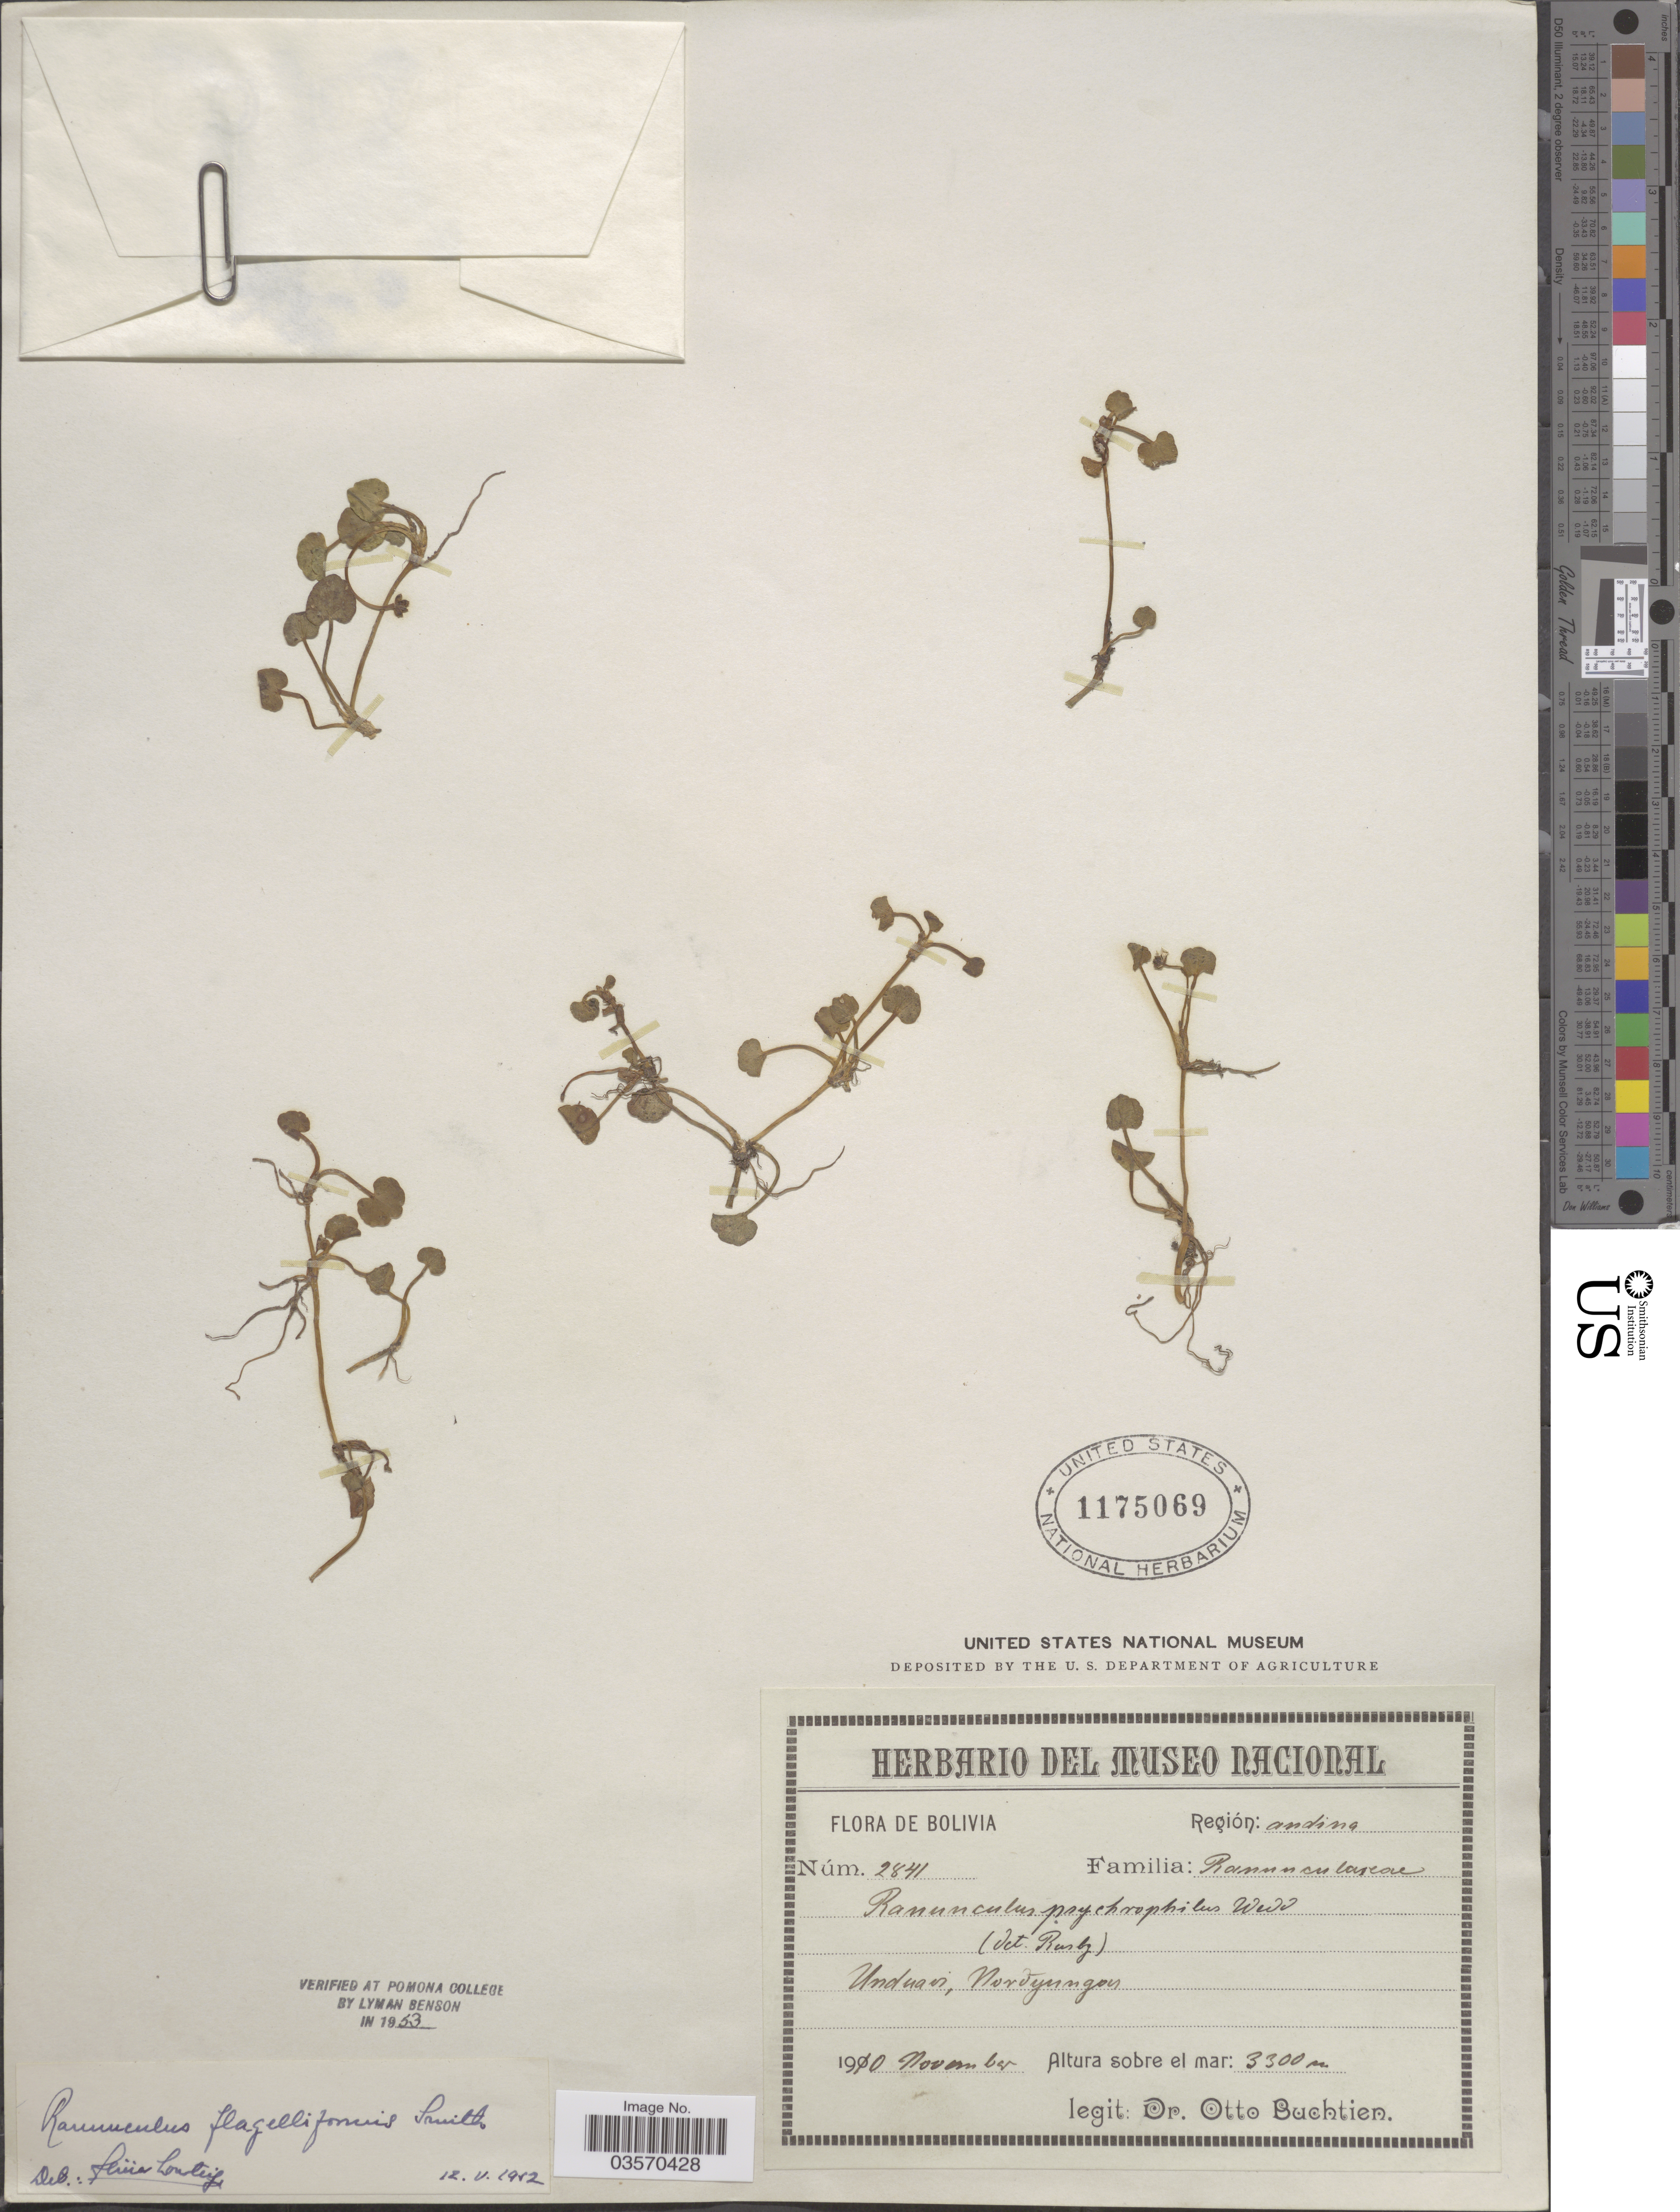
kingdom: Plantae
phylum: Tracheophyta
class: Magnoliopsida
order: Ranunculales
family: Ranunculaceae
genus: Ranunculus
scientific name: Ranunculus flagelliformis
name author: Sm.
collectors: O. Buchtien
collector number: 2841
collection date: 1910-11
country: Bolivia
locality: Región: Andina. Unduavi, Nordyungas.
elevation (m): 3300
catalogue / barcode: US 1175069